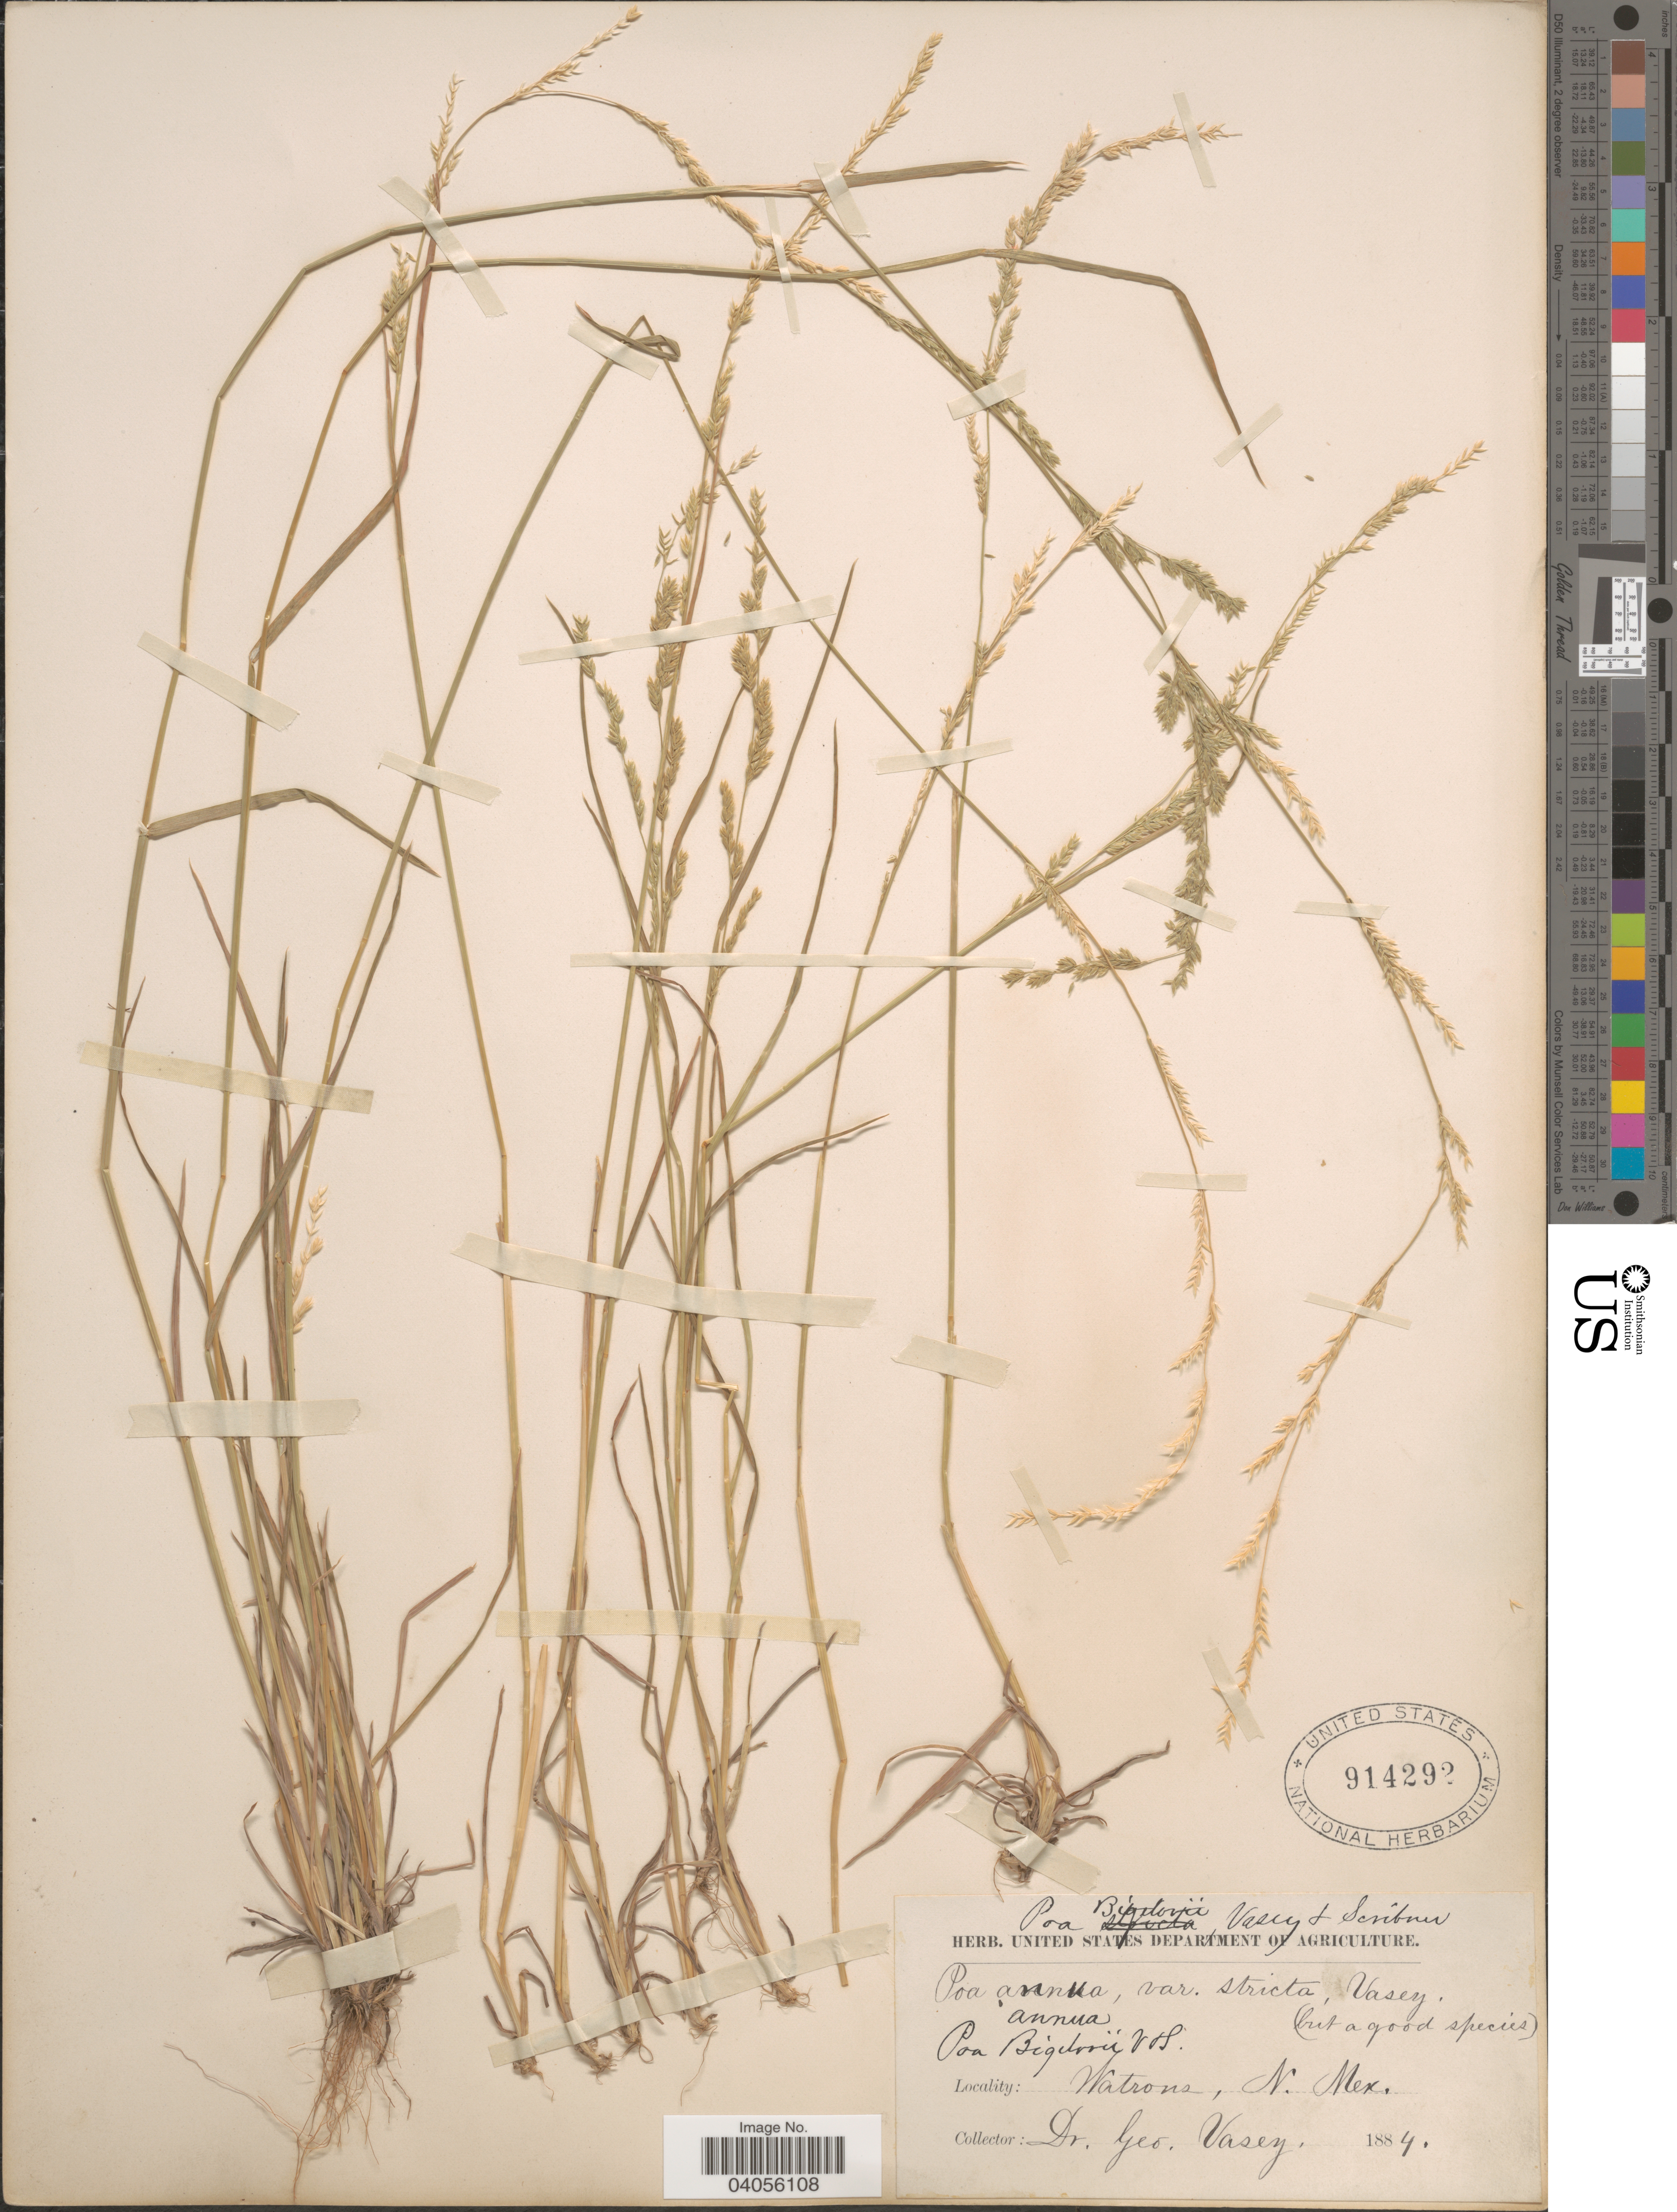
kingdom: Plantae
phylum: Tracheophyta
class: Liliopsida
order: Poales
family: Poaceae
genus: Poa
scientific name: Poa bigelovii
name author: Vasey & Scribn.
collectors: G. Vasey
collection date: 1884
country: United States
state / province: New Mexico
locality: Watrons.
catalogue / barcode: US 914292